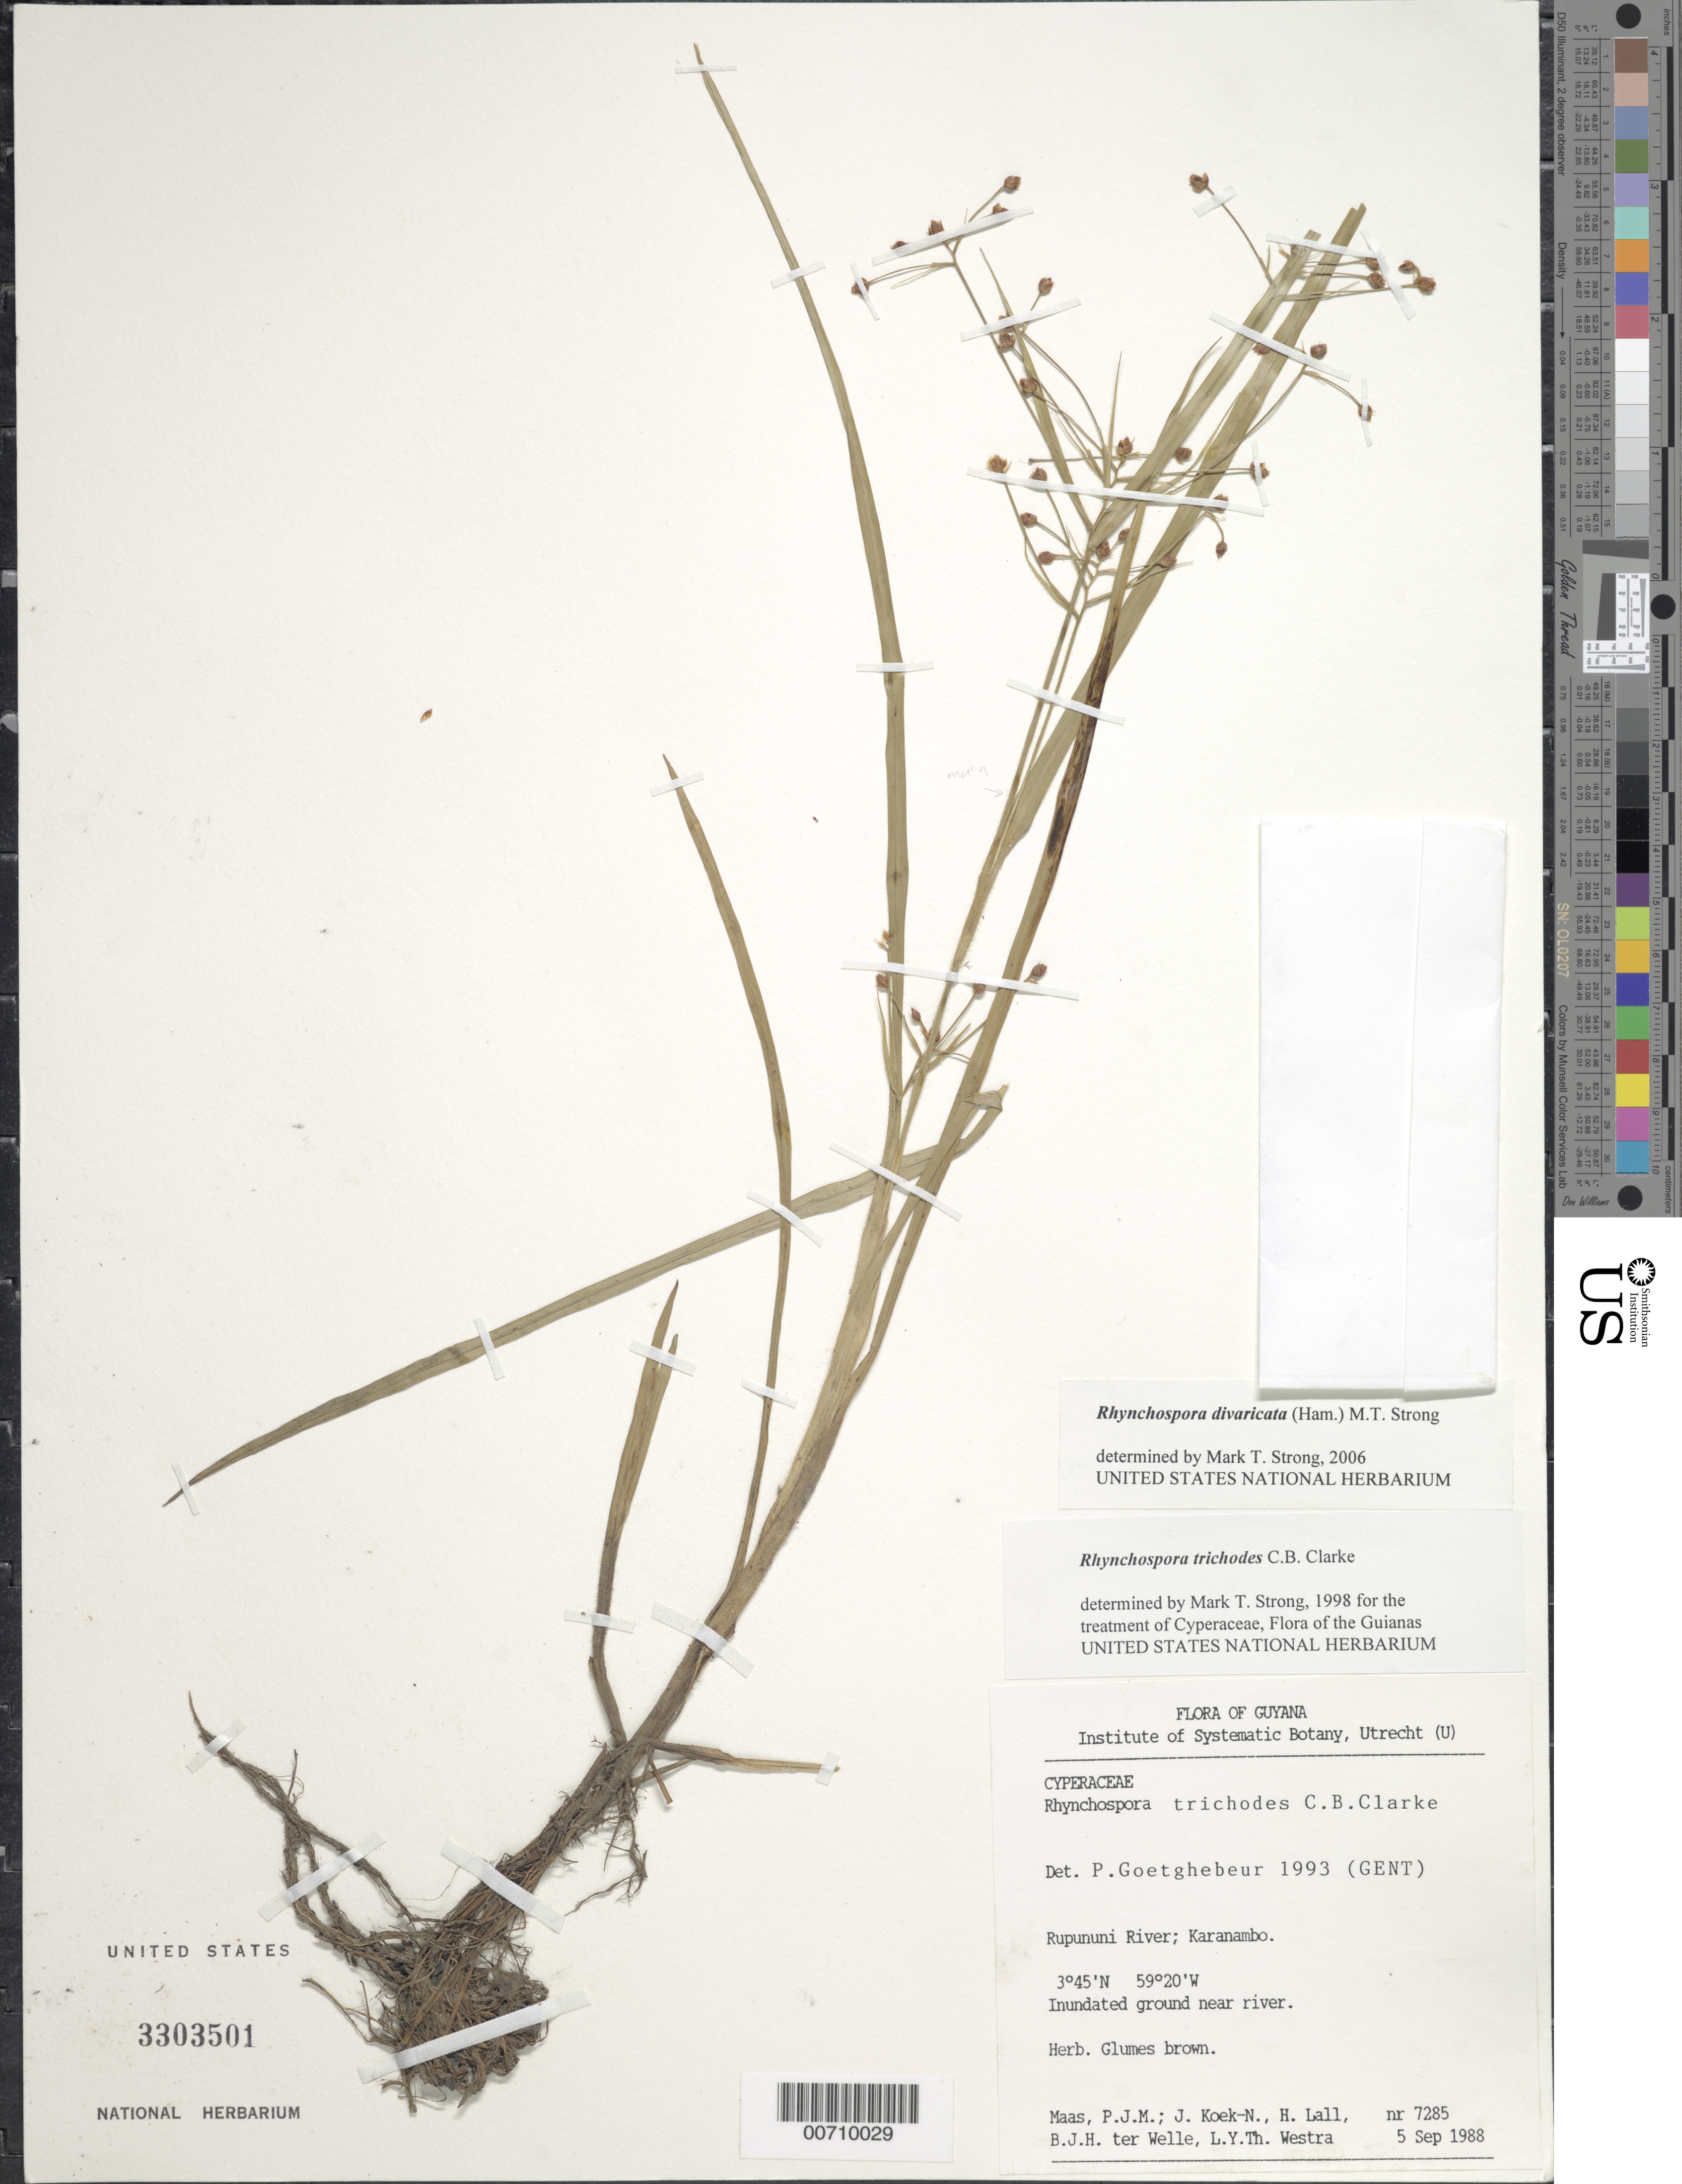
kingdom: Plantae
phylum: Tracheophyta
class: Liliopsida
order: Poales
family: Cyperaceae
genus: Rhynchospora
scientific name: Rhynchospora divaricata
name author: (Ham.) M.T. Strong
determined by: Strong, Mark T., (BOT), Smithsonian Institution - National Museum of Natural History (UNITED STATES)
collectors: P. Maas, J. Koek-Noorman, H. Lall, B. Welle & L. Y. T. Westra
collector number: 7285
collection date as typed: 5-Sep-88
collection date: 1988-09-05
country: Guyana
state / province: U. Takutu-U. Essequibo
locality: Karanambo, Rupununi River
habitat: Inundated ground near river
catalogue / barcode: US 3303501